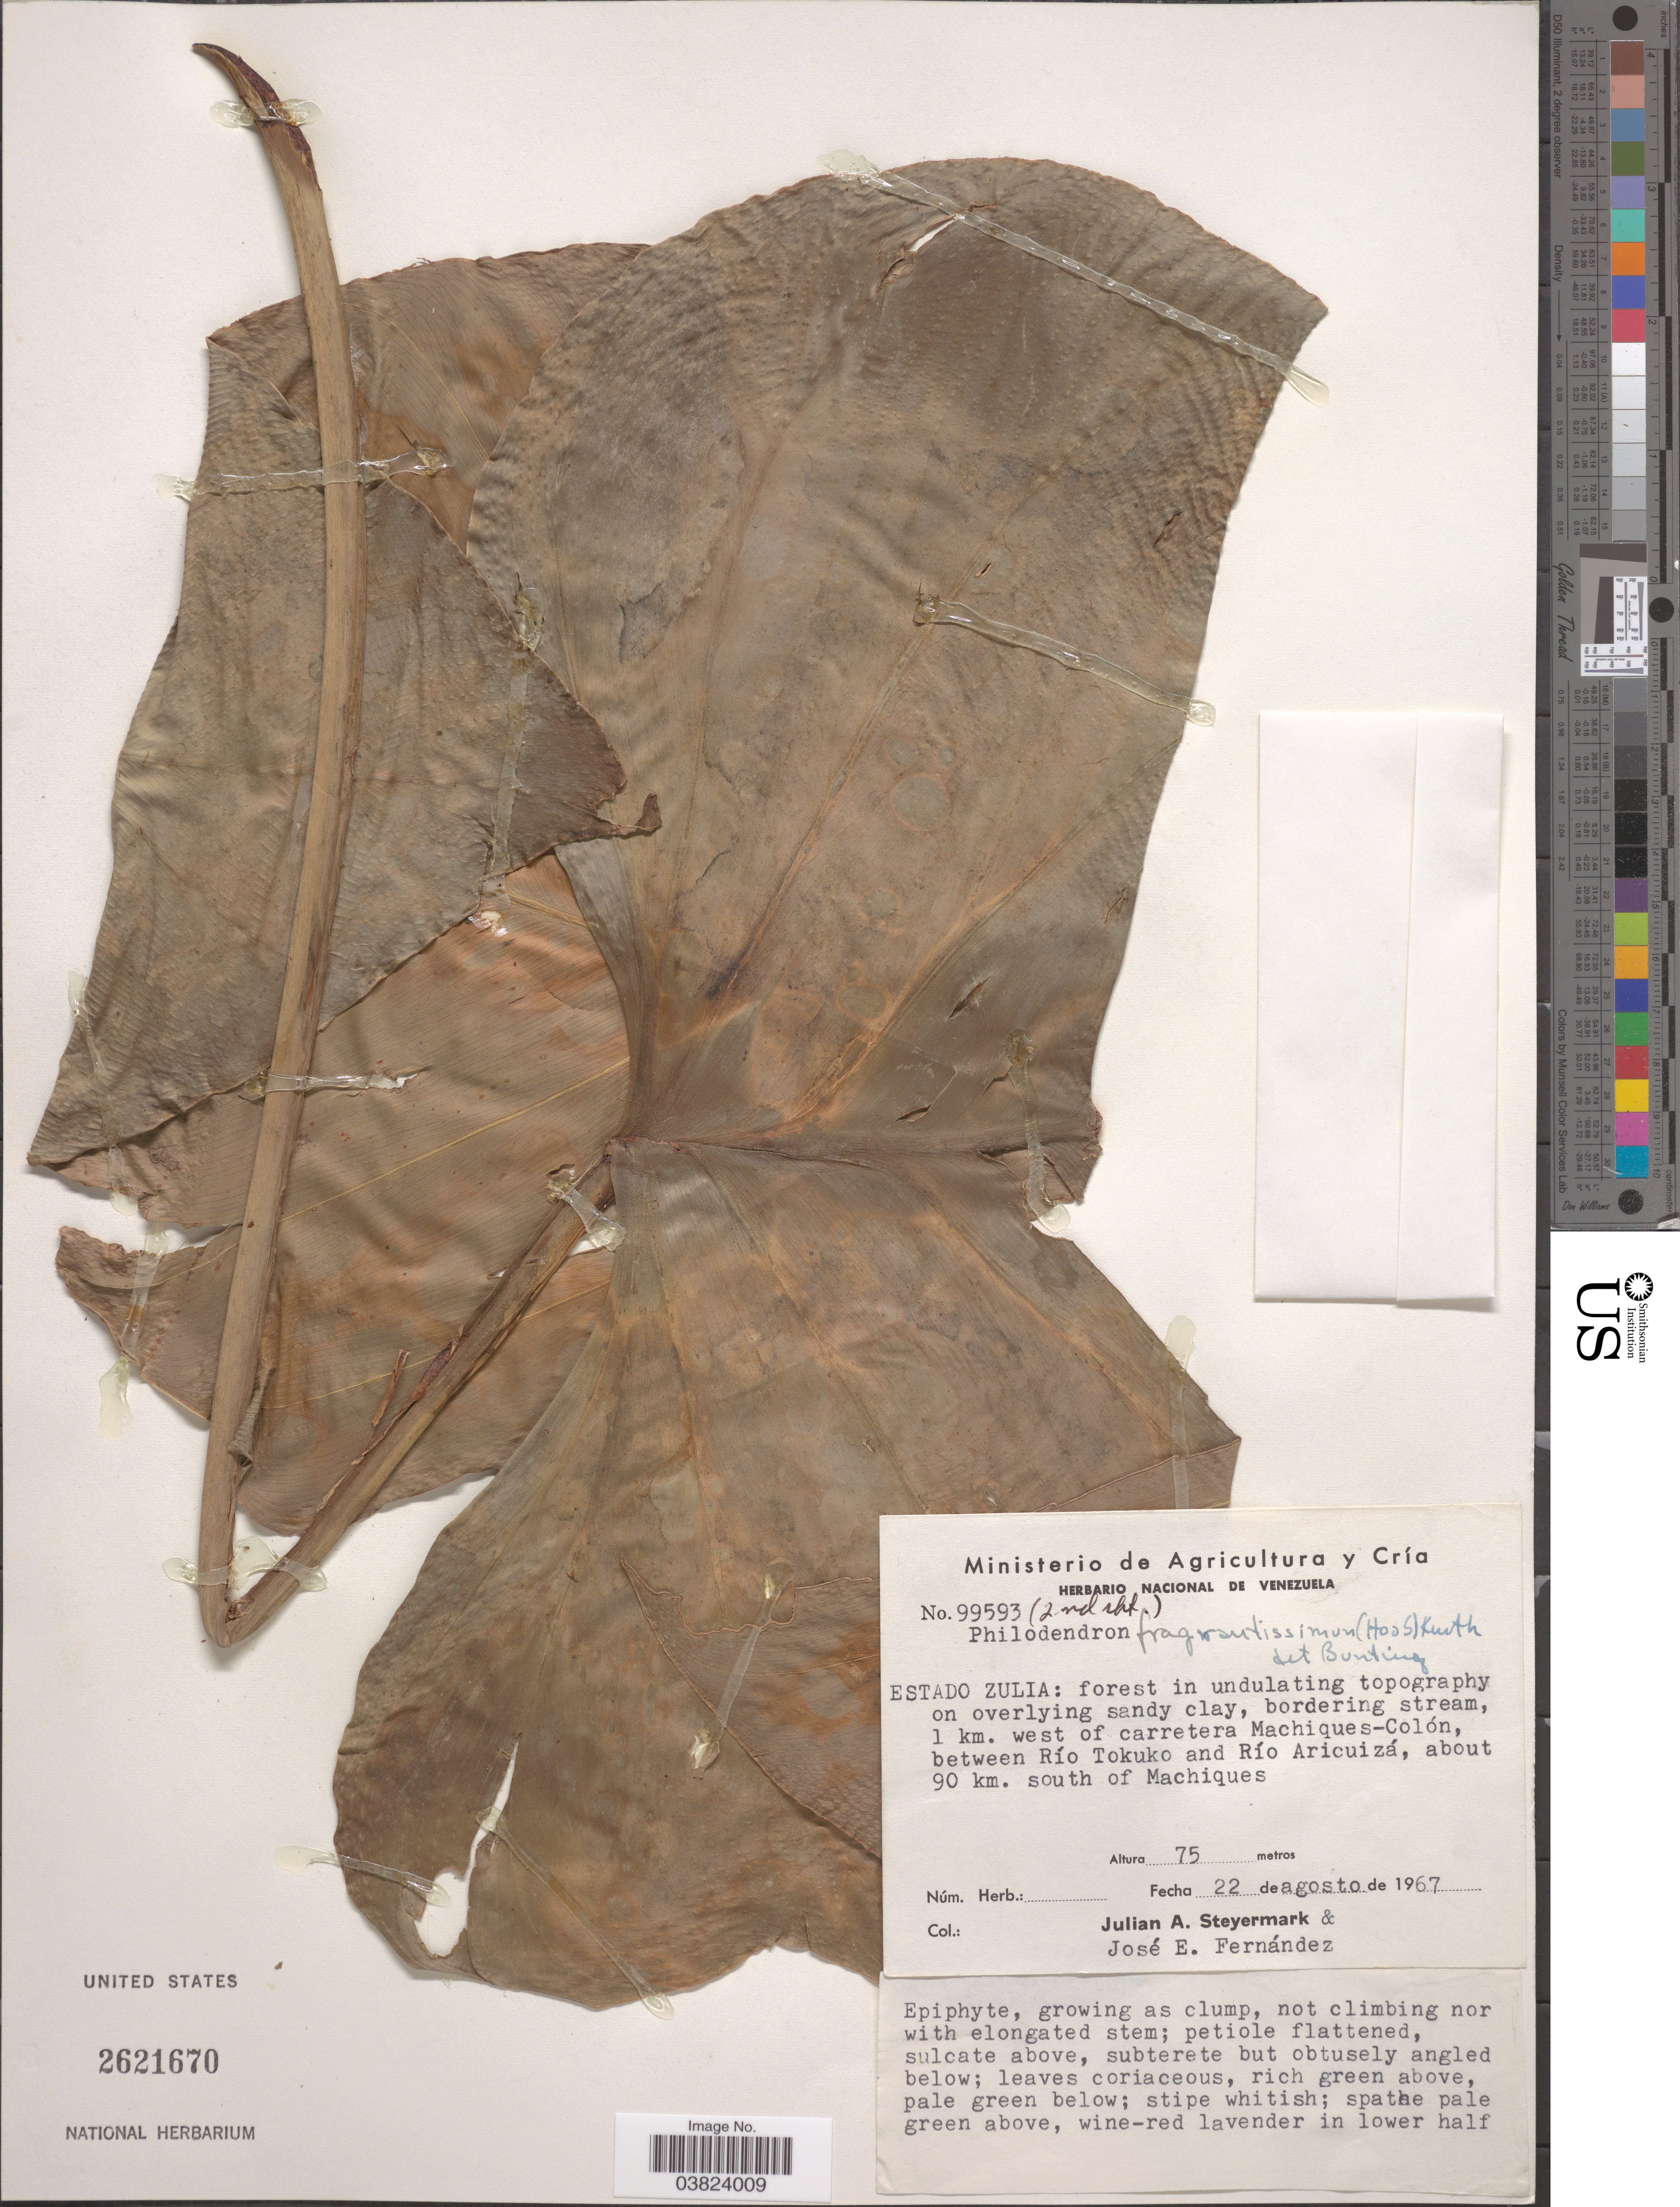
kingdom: Plantae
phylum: Tracheophyta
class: Liliopsida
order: Alismatales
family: Araceae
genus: Philodendron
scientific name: Philodendron fragrantissimum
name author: (G. Don) Kunth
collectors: J. Steyermark & J. Fernández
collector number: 99593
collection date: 1967-08-22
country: Venezuela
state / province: Zulia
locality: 1 km west of carretera Machiques-Colón, between Río Tokuko and Río Aricuizá, about 90 km. south of Machiques.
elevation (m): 75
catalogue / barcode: US 2621670